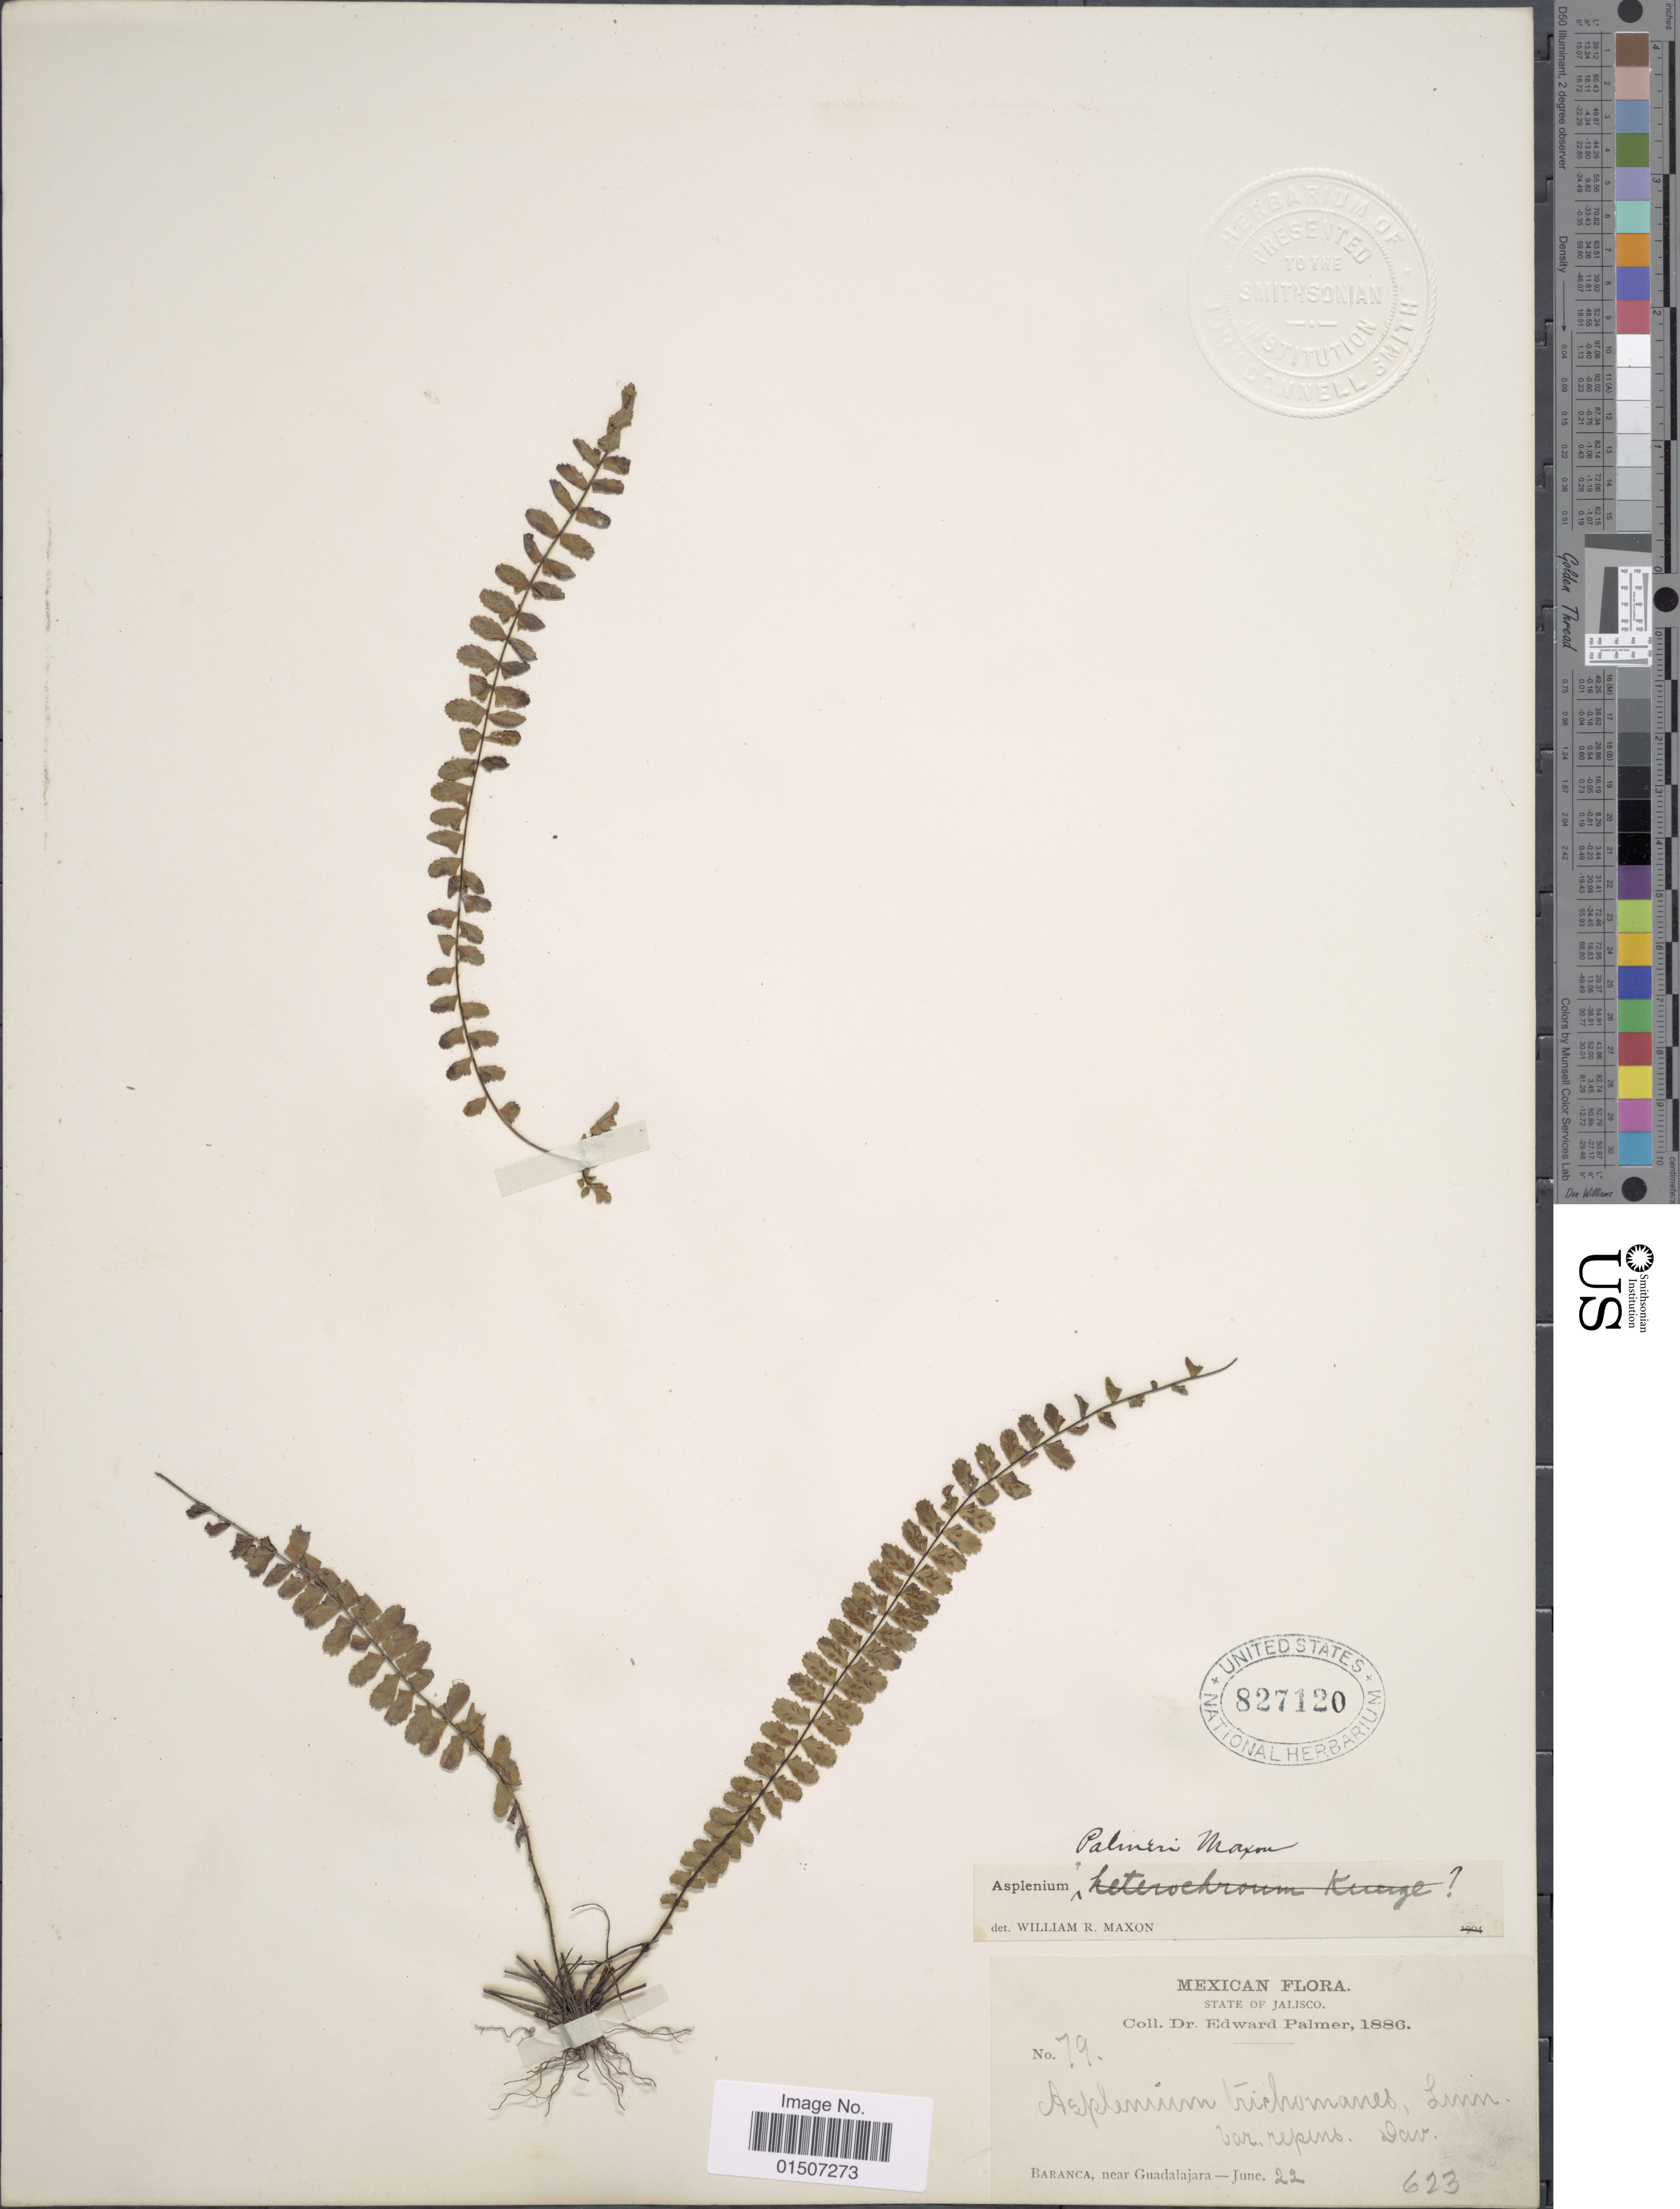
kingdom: Plantae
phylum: Tracheophyta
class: Polypodiopsida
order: Polypodiales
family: Aspleniaceae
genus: Asplenium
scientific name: Asplenium palmeri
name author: Maxon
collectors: E. Palmer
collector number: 79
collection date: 1886-06-22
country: Mexico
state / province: Jalisco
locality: Baranca, near Guadalajara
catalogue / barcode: US 827120